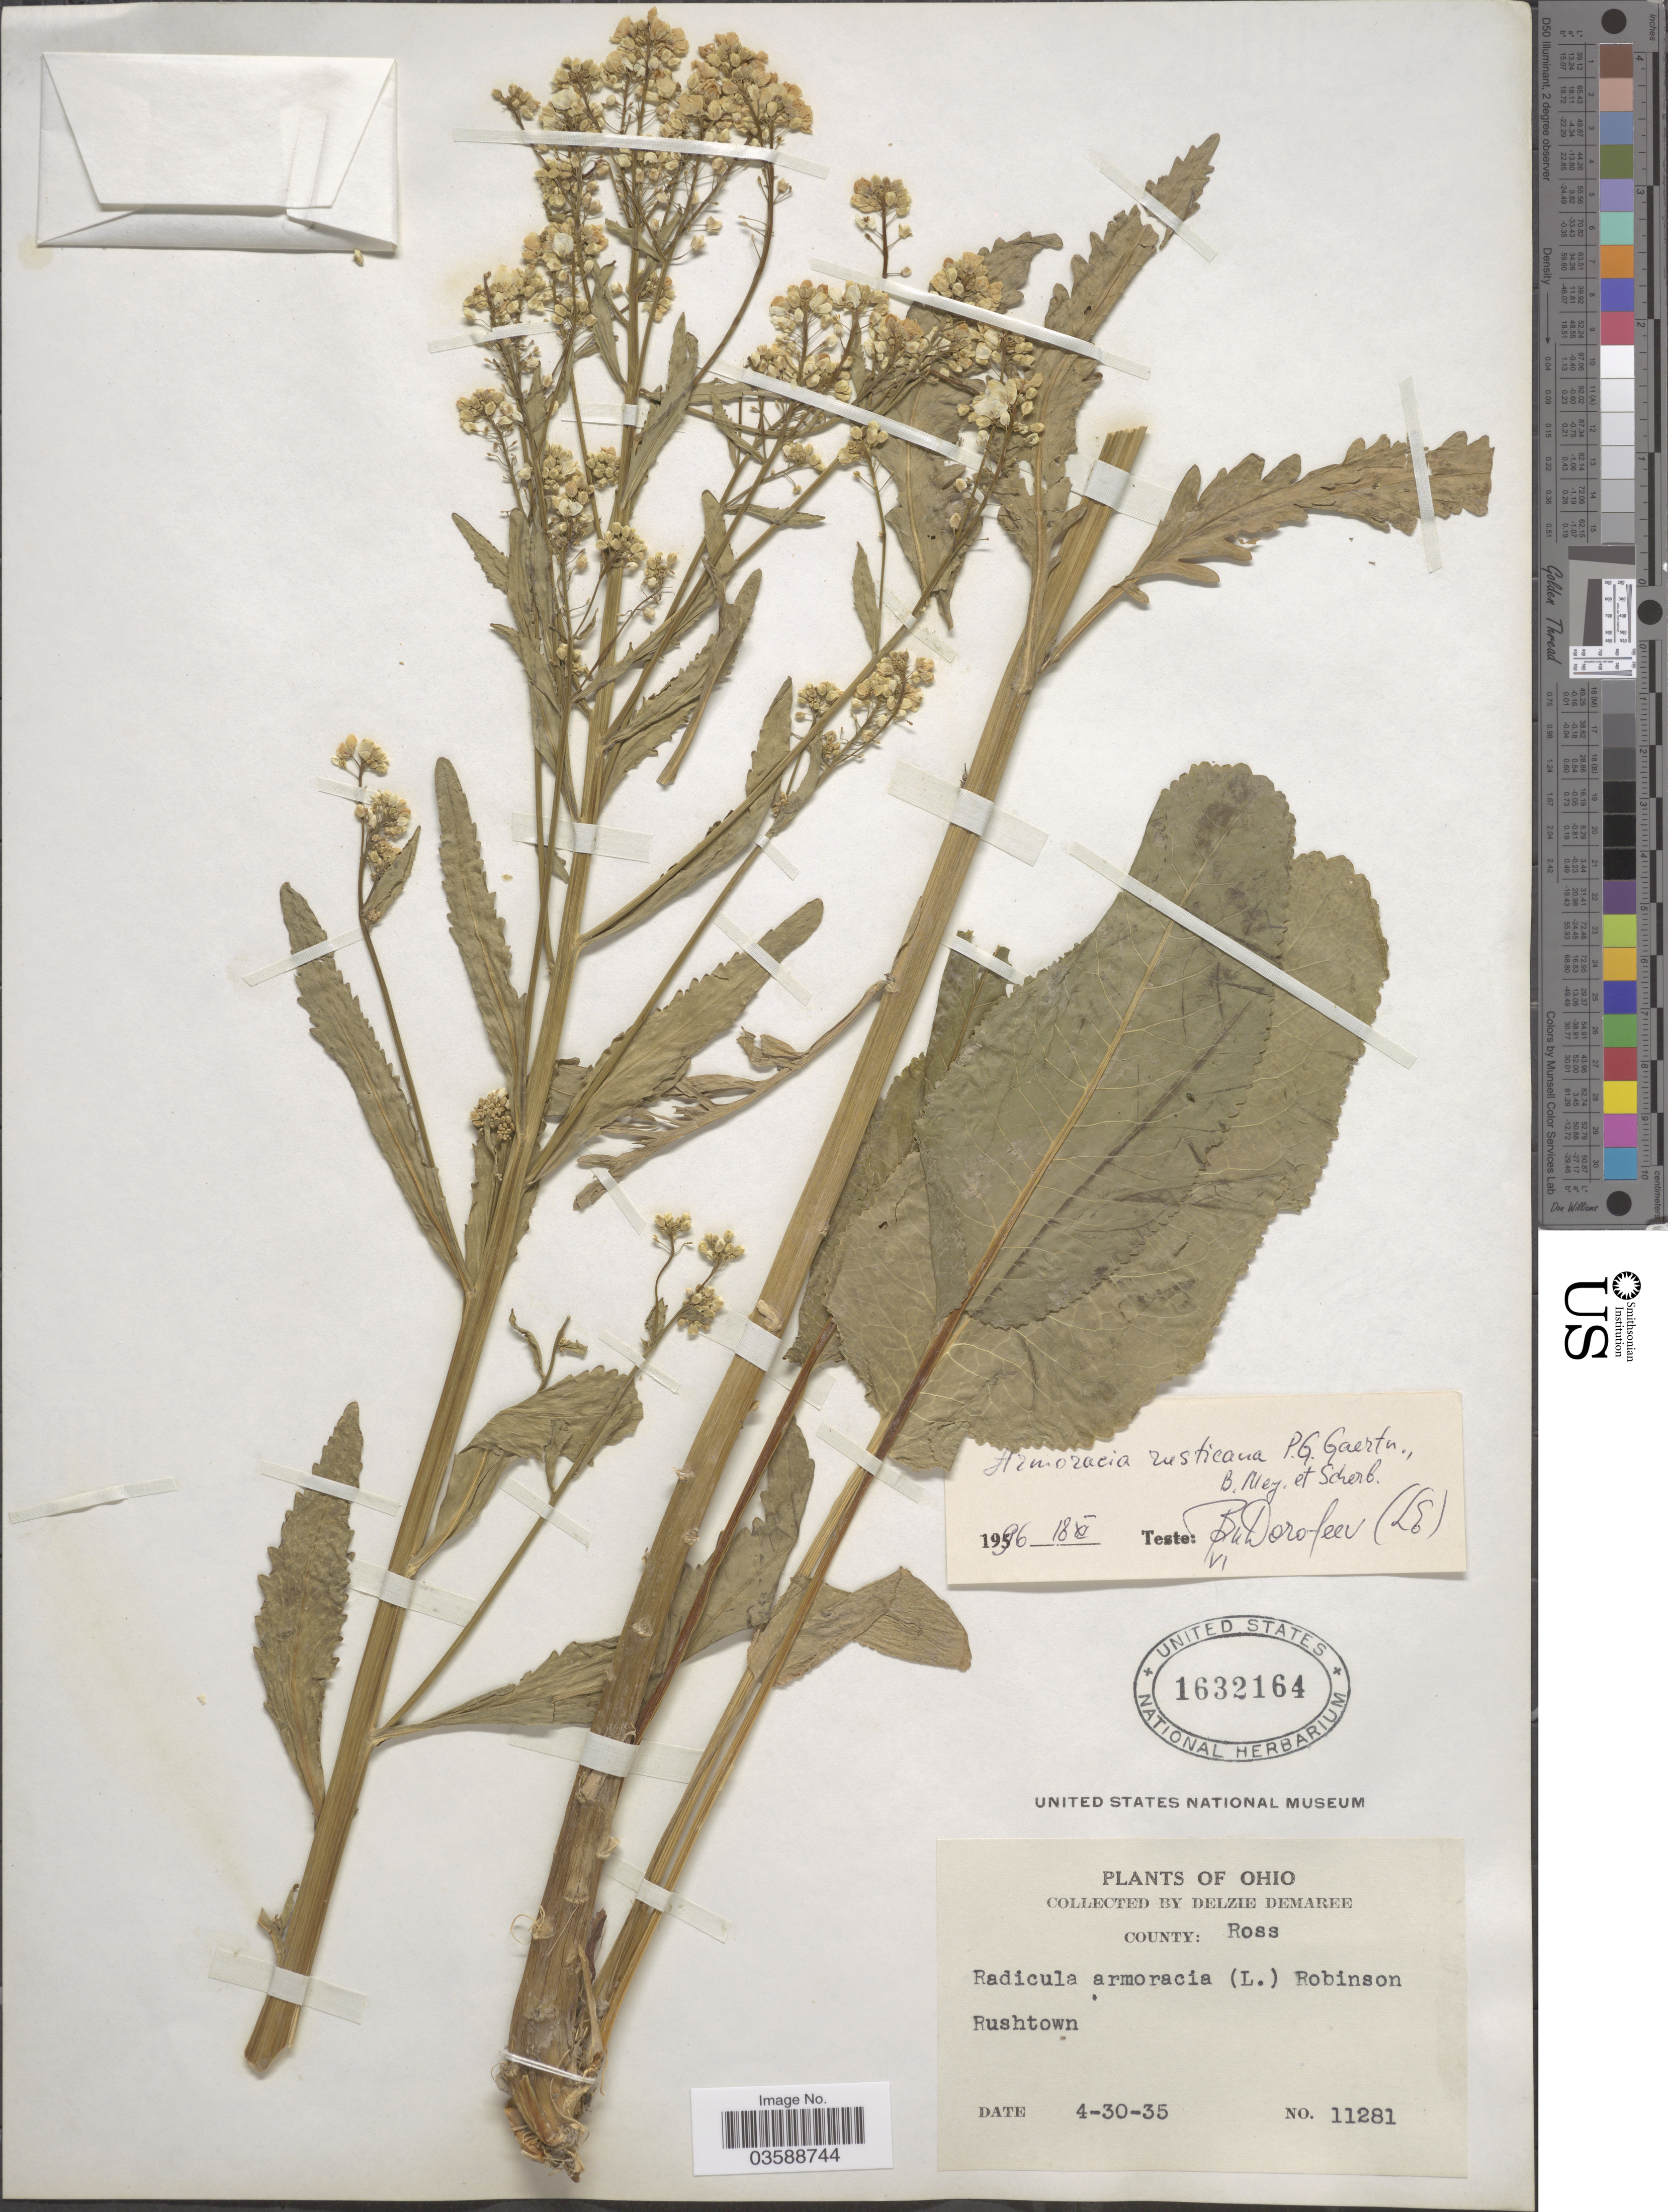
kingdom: Plantae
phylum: Tracheophyta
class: Magnoliopsida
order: Brassicales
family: Brassicaceae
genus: Armoracia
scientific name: Armoracia rusticana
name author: G. Gaertn. et al.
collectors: D. Demaree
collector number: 11281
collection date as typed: Transcribed d/m/y: 30/4/35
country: United States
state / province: Ohio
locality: County: Ross. Rushtown.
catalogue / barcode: US 1632164